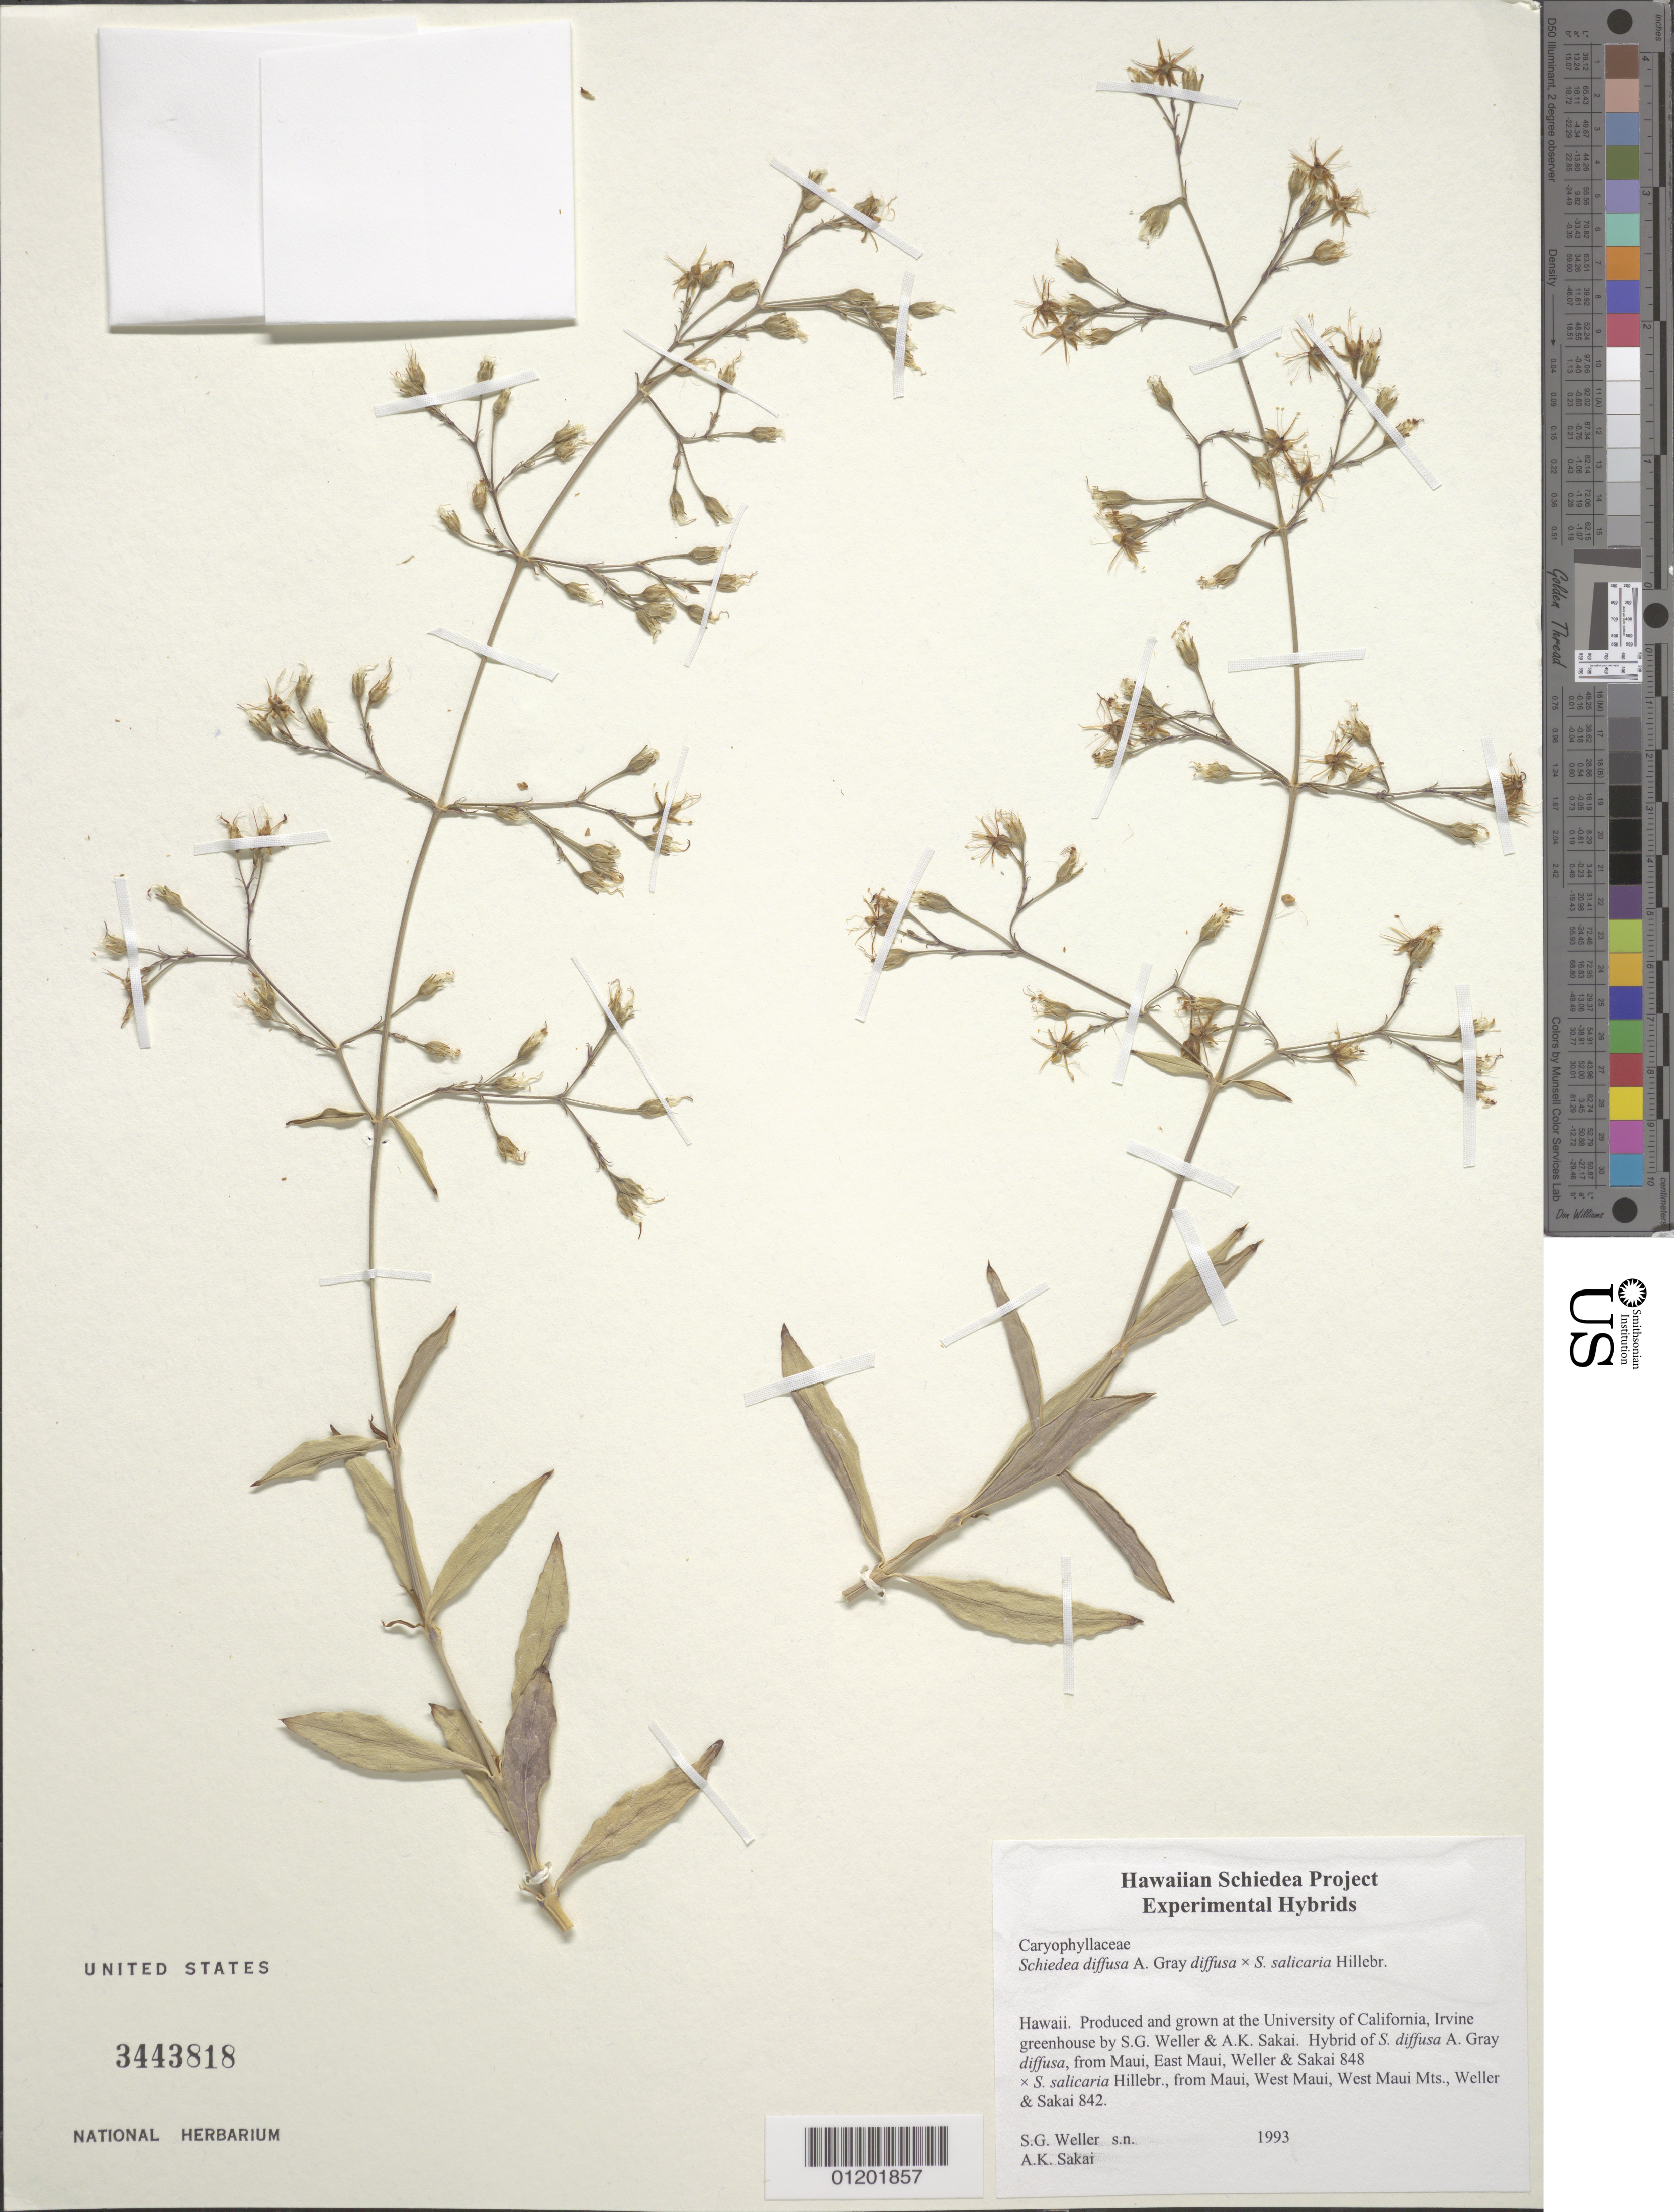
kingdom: Plantae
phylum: Tracheophyta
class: Magnoliopsida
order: Caryophyllales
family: Caryophyllaceae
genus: Schiedea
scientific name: Schiedea diffusa subsp. diffusa x S. salicaria Hillebr.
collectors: S. G. Weller & A. Sakai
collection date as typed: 1993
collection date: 1993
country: United States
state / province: California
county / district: Orange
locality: University of California, Irvine greenhouse.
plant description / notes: Hybrid of S. diffusa A. Gray diffusa [from Maui, East Maui, Weller & Sakai 848] × S. salicaria Hillebr. [from Maui, West Maui, West Maui Mts., Weller & Sakai 842.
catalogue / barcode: US 3443818